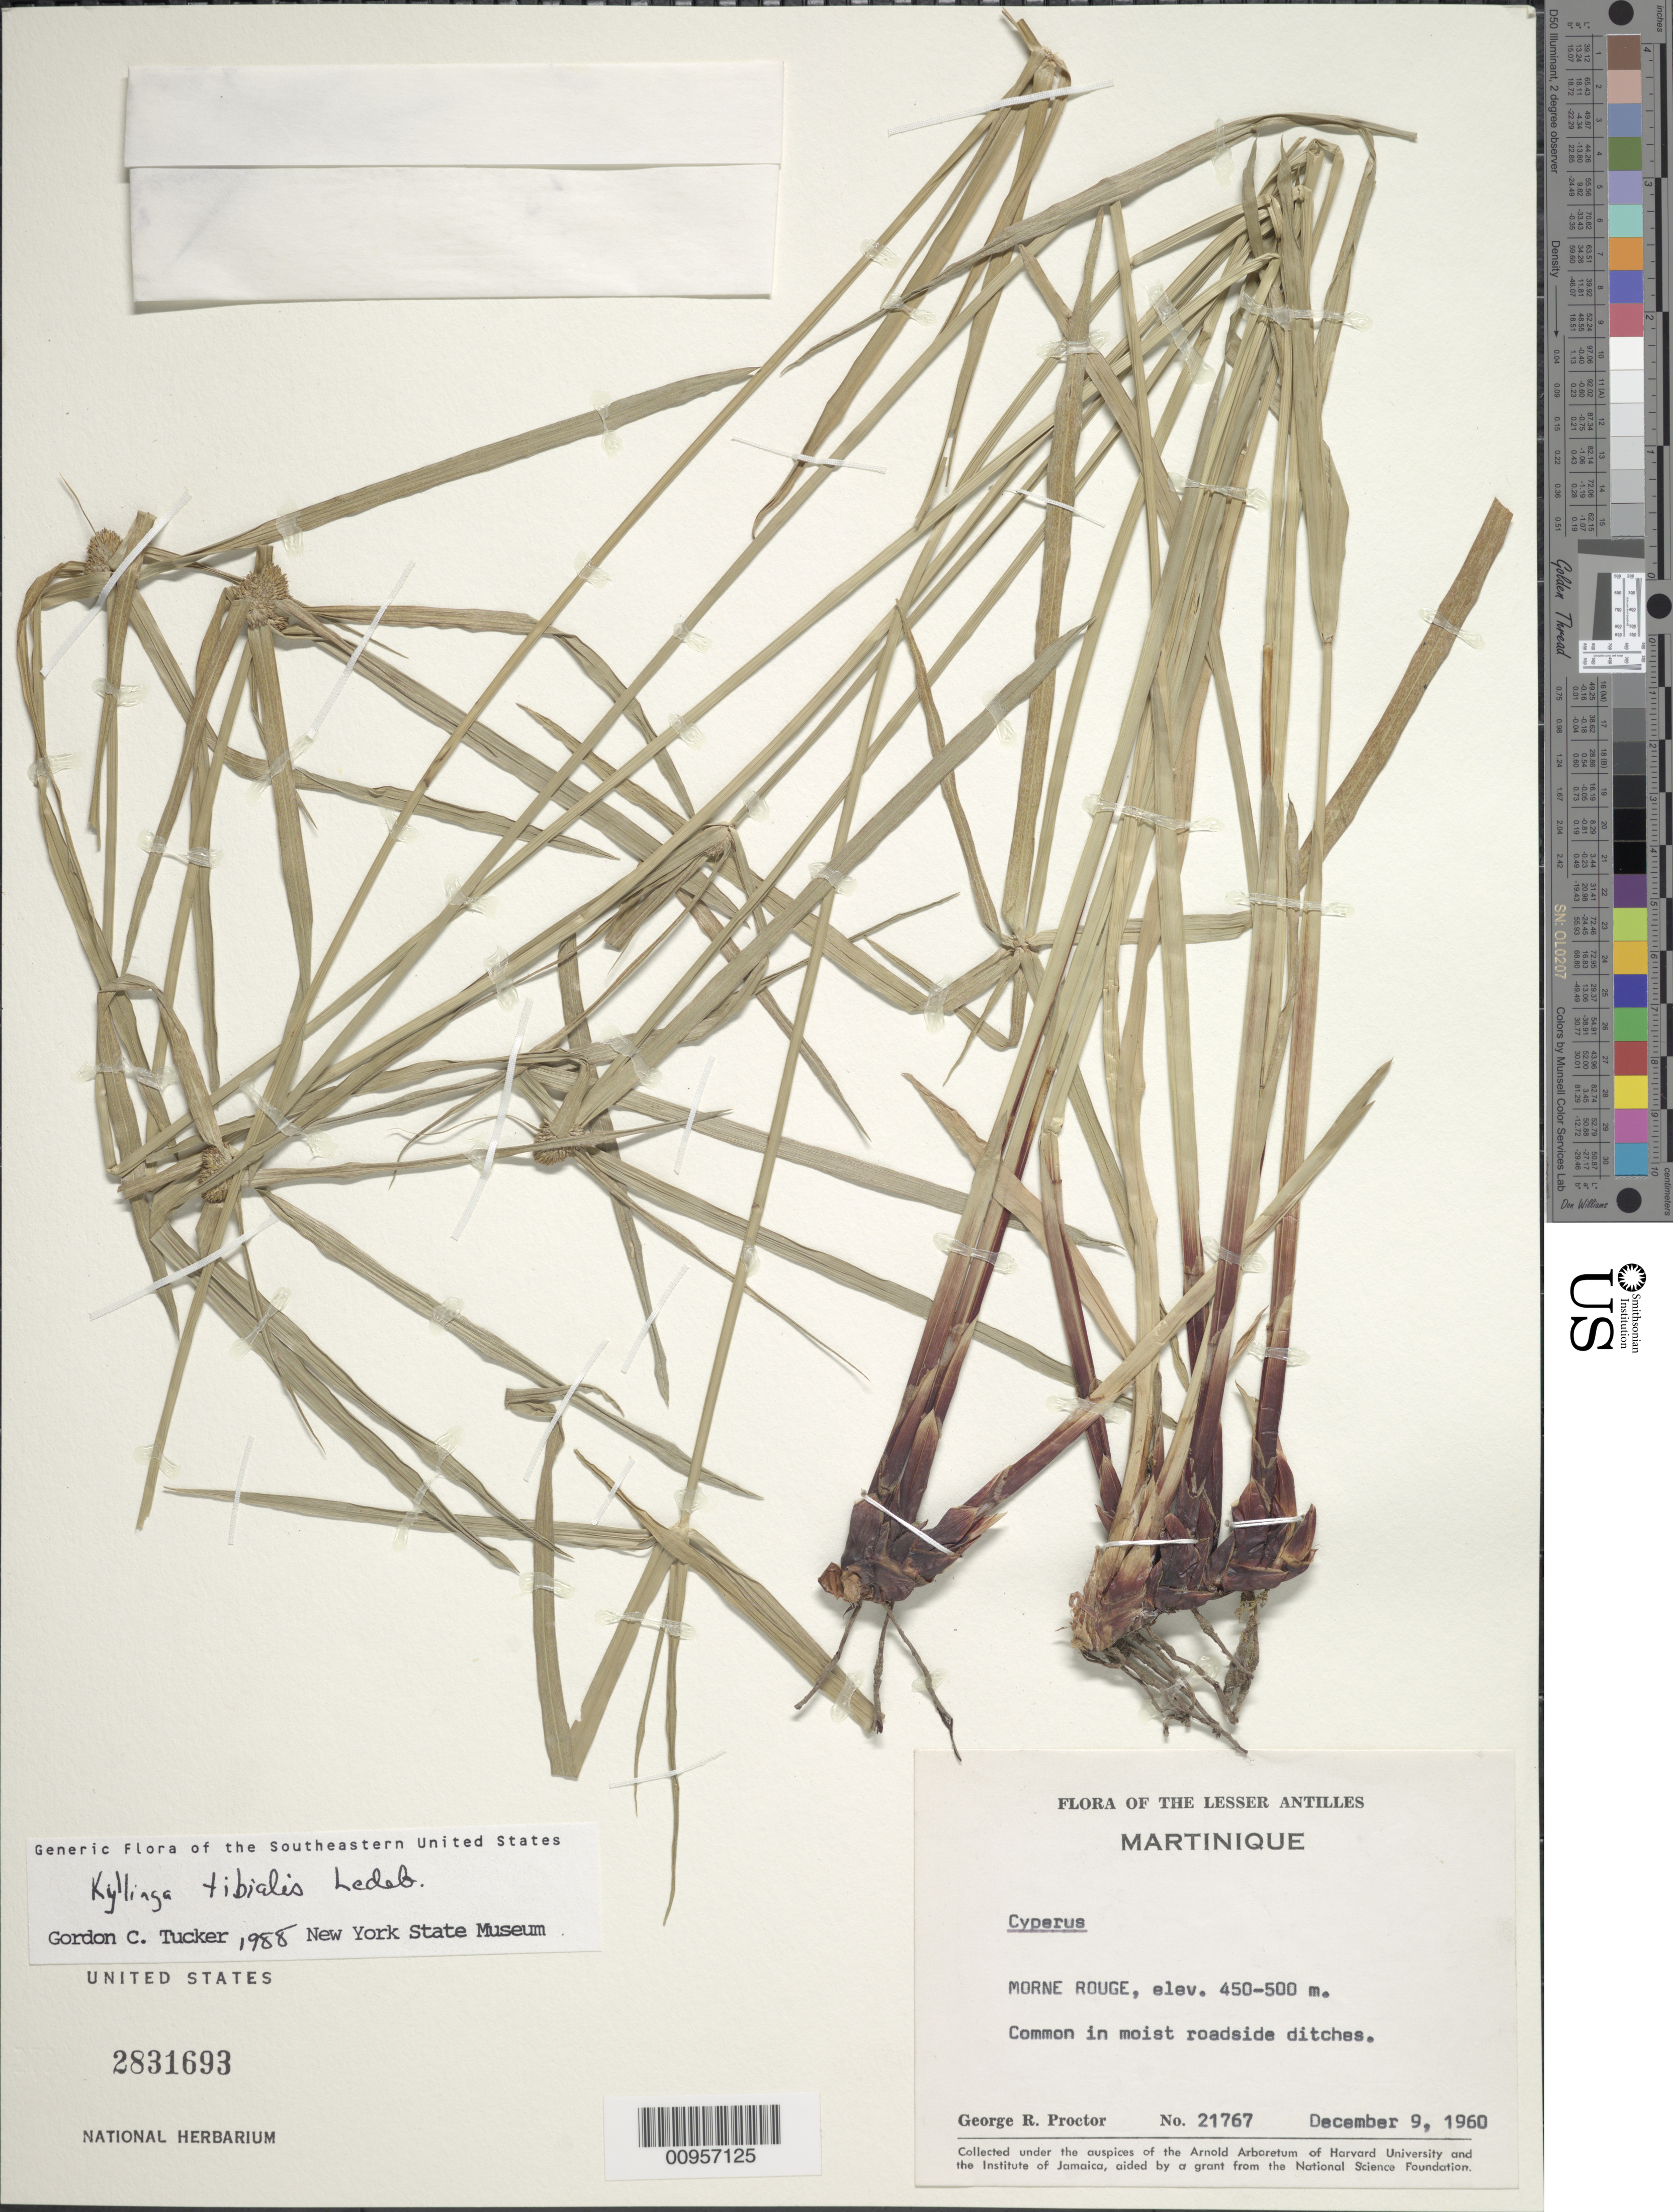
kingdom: Plantae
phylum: Tracheophyta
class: Liliopsida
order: Poales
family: Cyperaceae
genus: Cyperus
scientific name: Cyperus tibialis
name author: (Poit. ex Ledeb.) Govaerts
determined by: Strong, Mark T., (BOT), Smithsonian Institution - National Museum of Natural History (UNITED STATES)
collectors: G. R. Proctor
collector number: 21767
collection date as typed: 09 Dec 1960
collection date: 1960-12-09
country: Martinique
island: Martinique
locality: Morne Rouge, roadside ditches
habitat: Moist roadside ditches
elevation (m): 450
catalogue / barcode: US 2831693